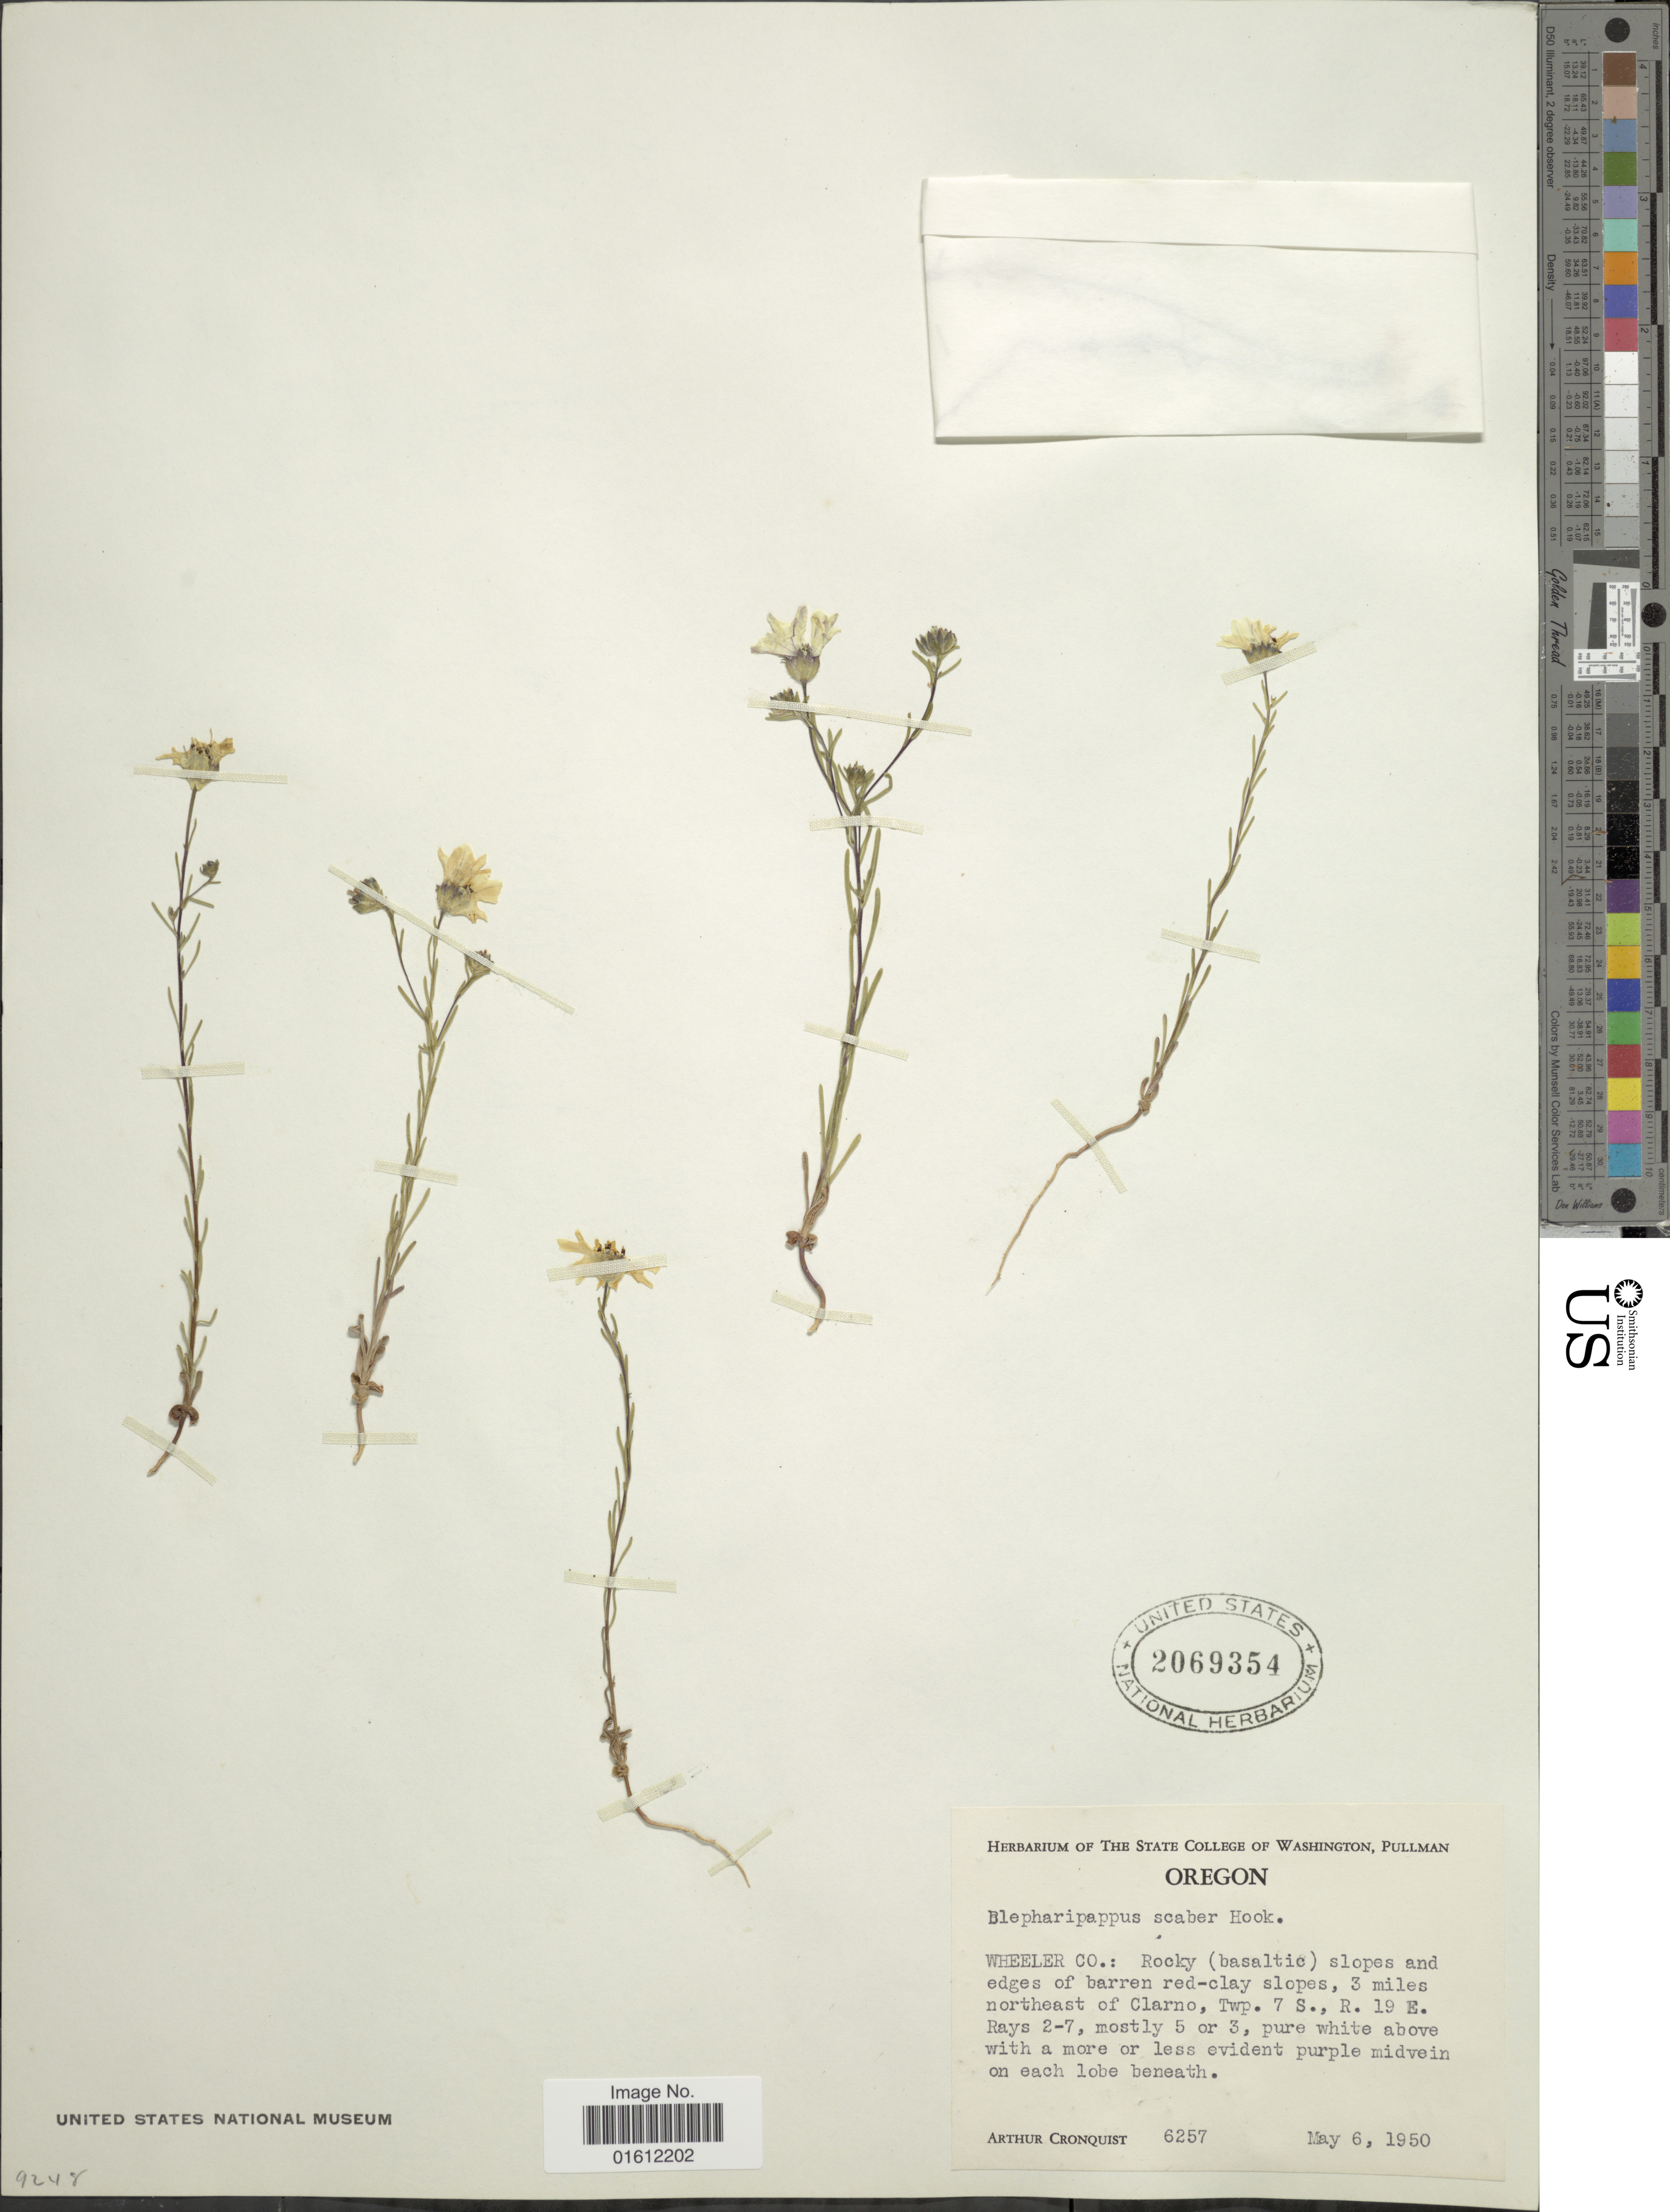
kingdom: Plantae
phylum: Tracheophyta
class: Magnoliopsida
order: Asterales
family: Asteraceae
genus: Blepharipappus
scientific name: Blepharipappus scaber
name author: Hook.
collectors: A. J. Cronquist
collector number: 6257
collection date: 1950-05-06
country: United States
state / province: Oregon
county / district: Wheeler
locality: Wheeler Co: Rocky (basaltic) slopes and edges of barren red-clay slopes, 3 miles northeast of Clarno, Twp. 7 S., R. 19 E. Rays 2-7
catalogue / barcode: US 2069354